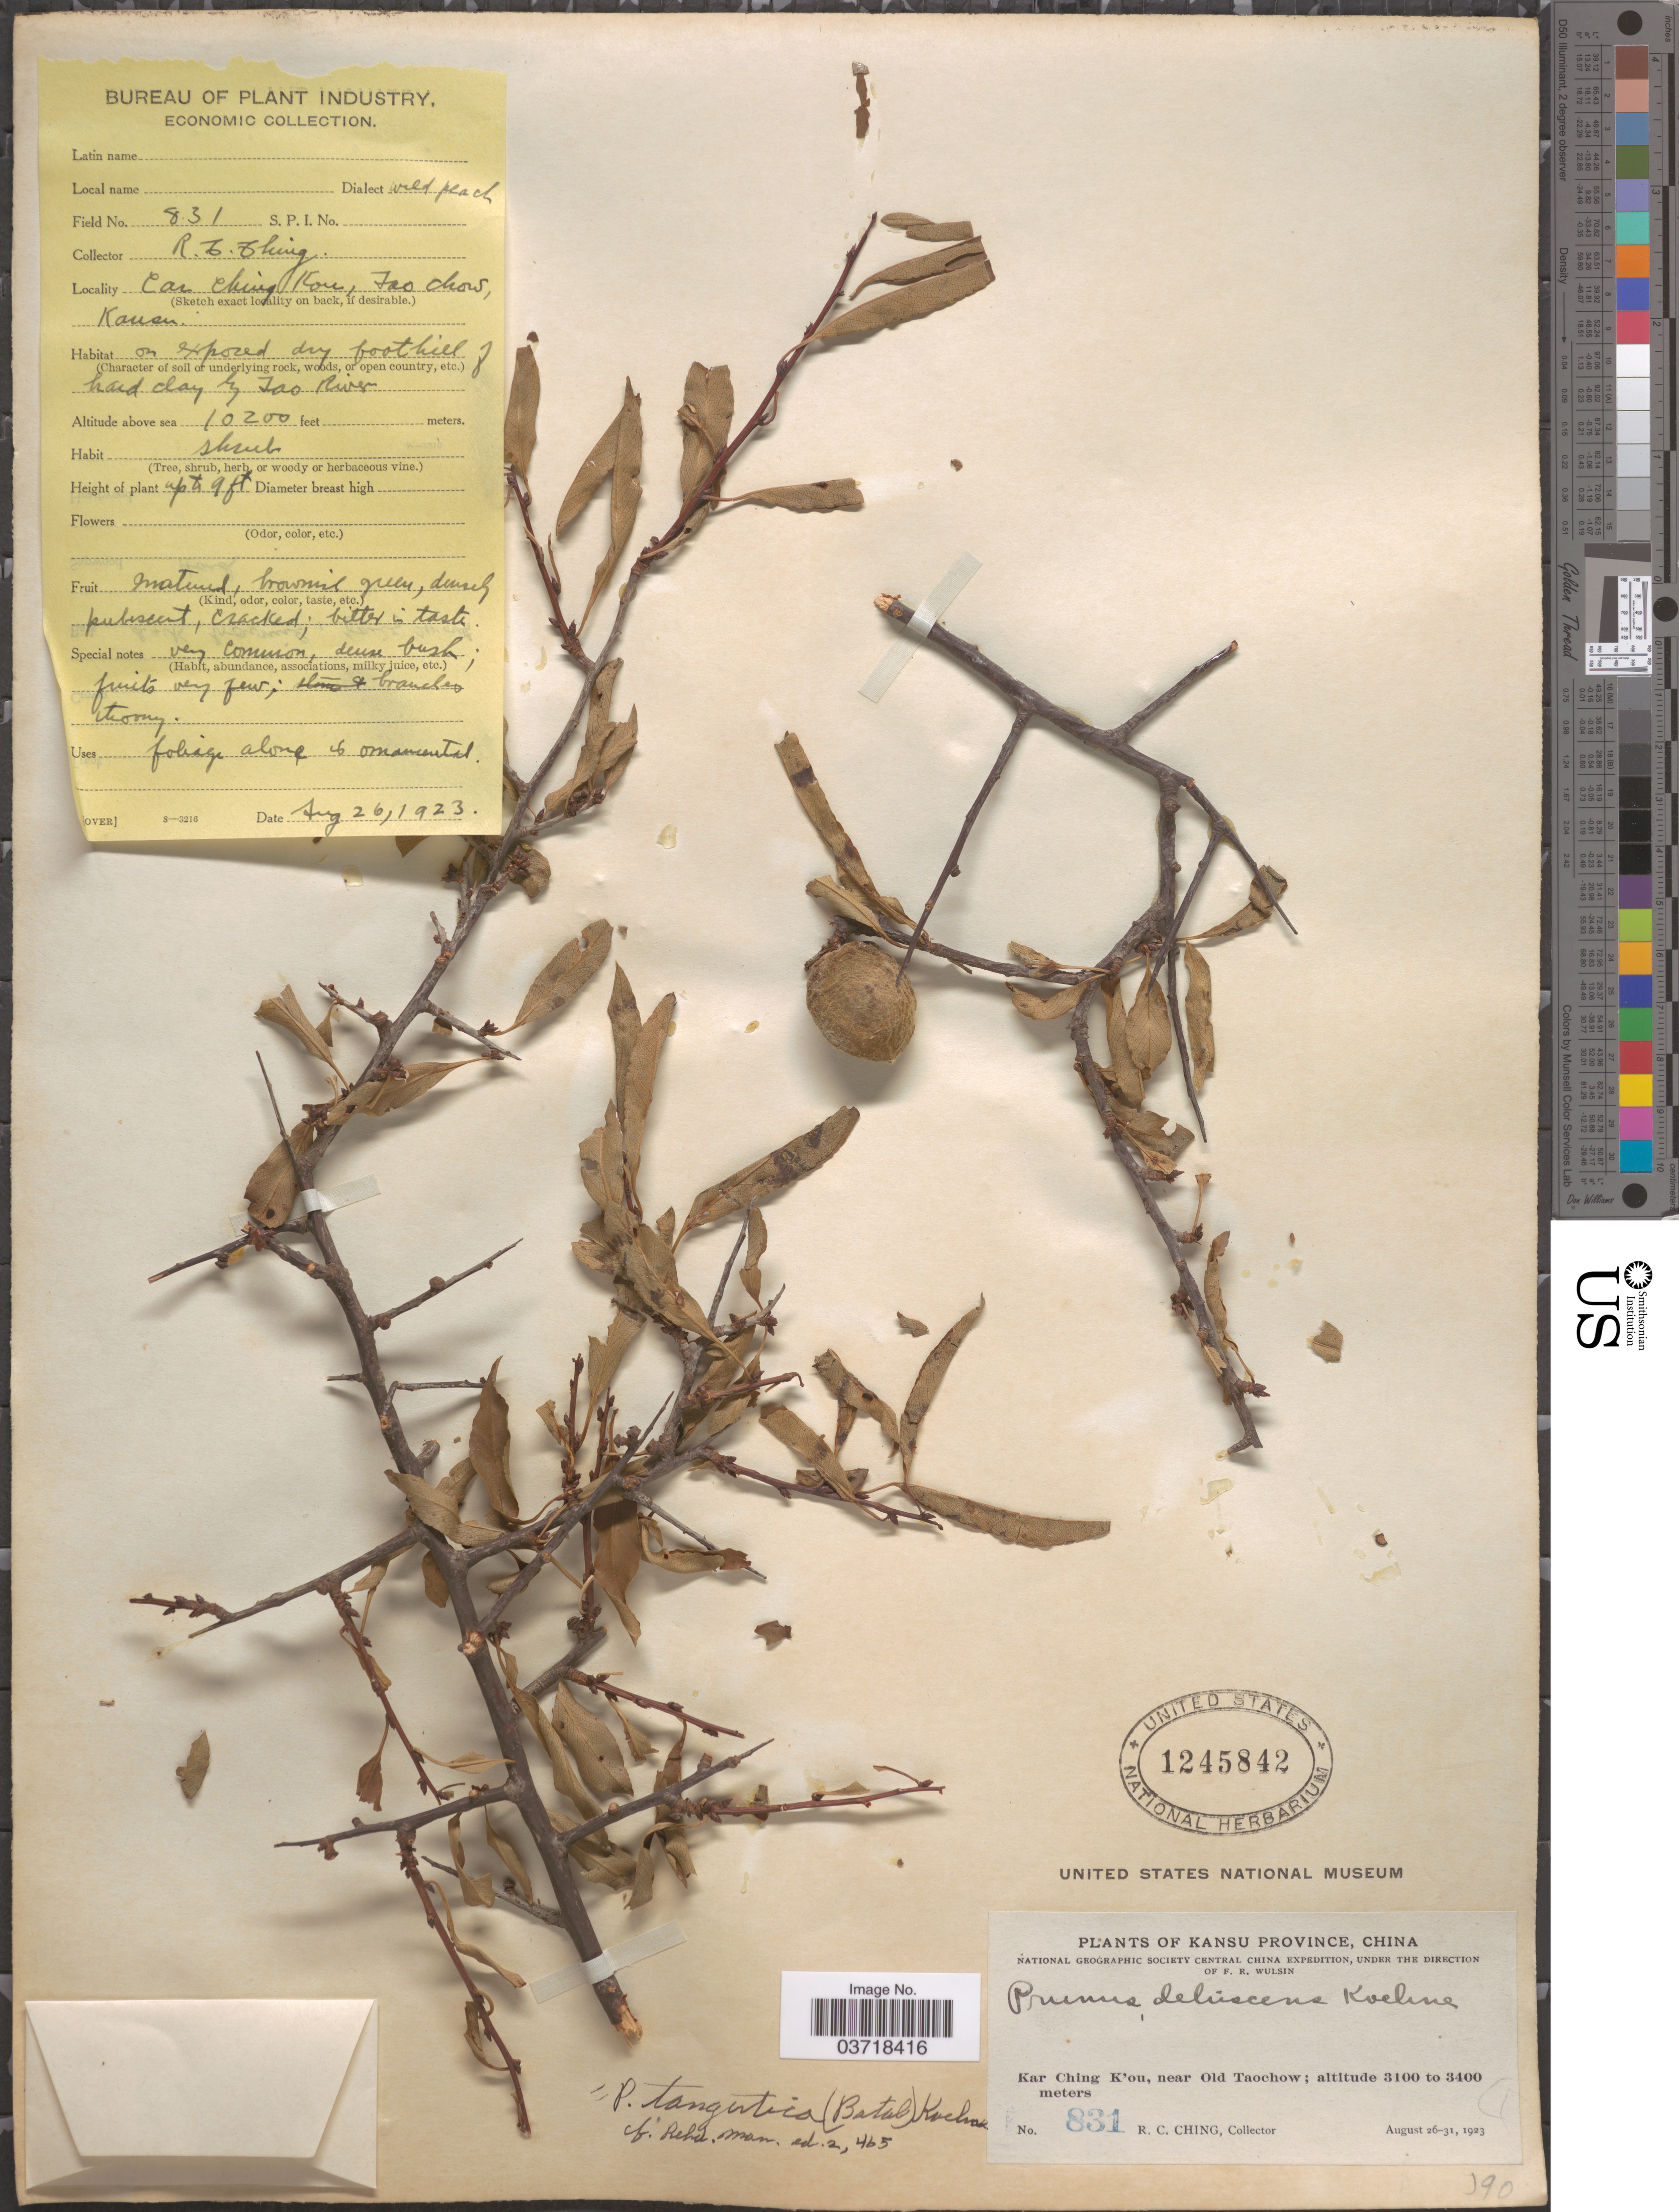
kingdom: Plantae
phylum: Tracheophyta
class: Magnoliopsida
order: Rosales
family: Rosaceae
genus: Prunus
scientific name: Prunus tangutica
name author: Koehne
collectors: R. C. Ching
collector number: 831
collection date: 1923-08-26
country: China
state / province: Gansu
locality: Kansu Province. Kar Ching K'ou, near Old Taochow.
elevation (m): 3109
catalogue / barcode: US 1245842